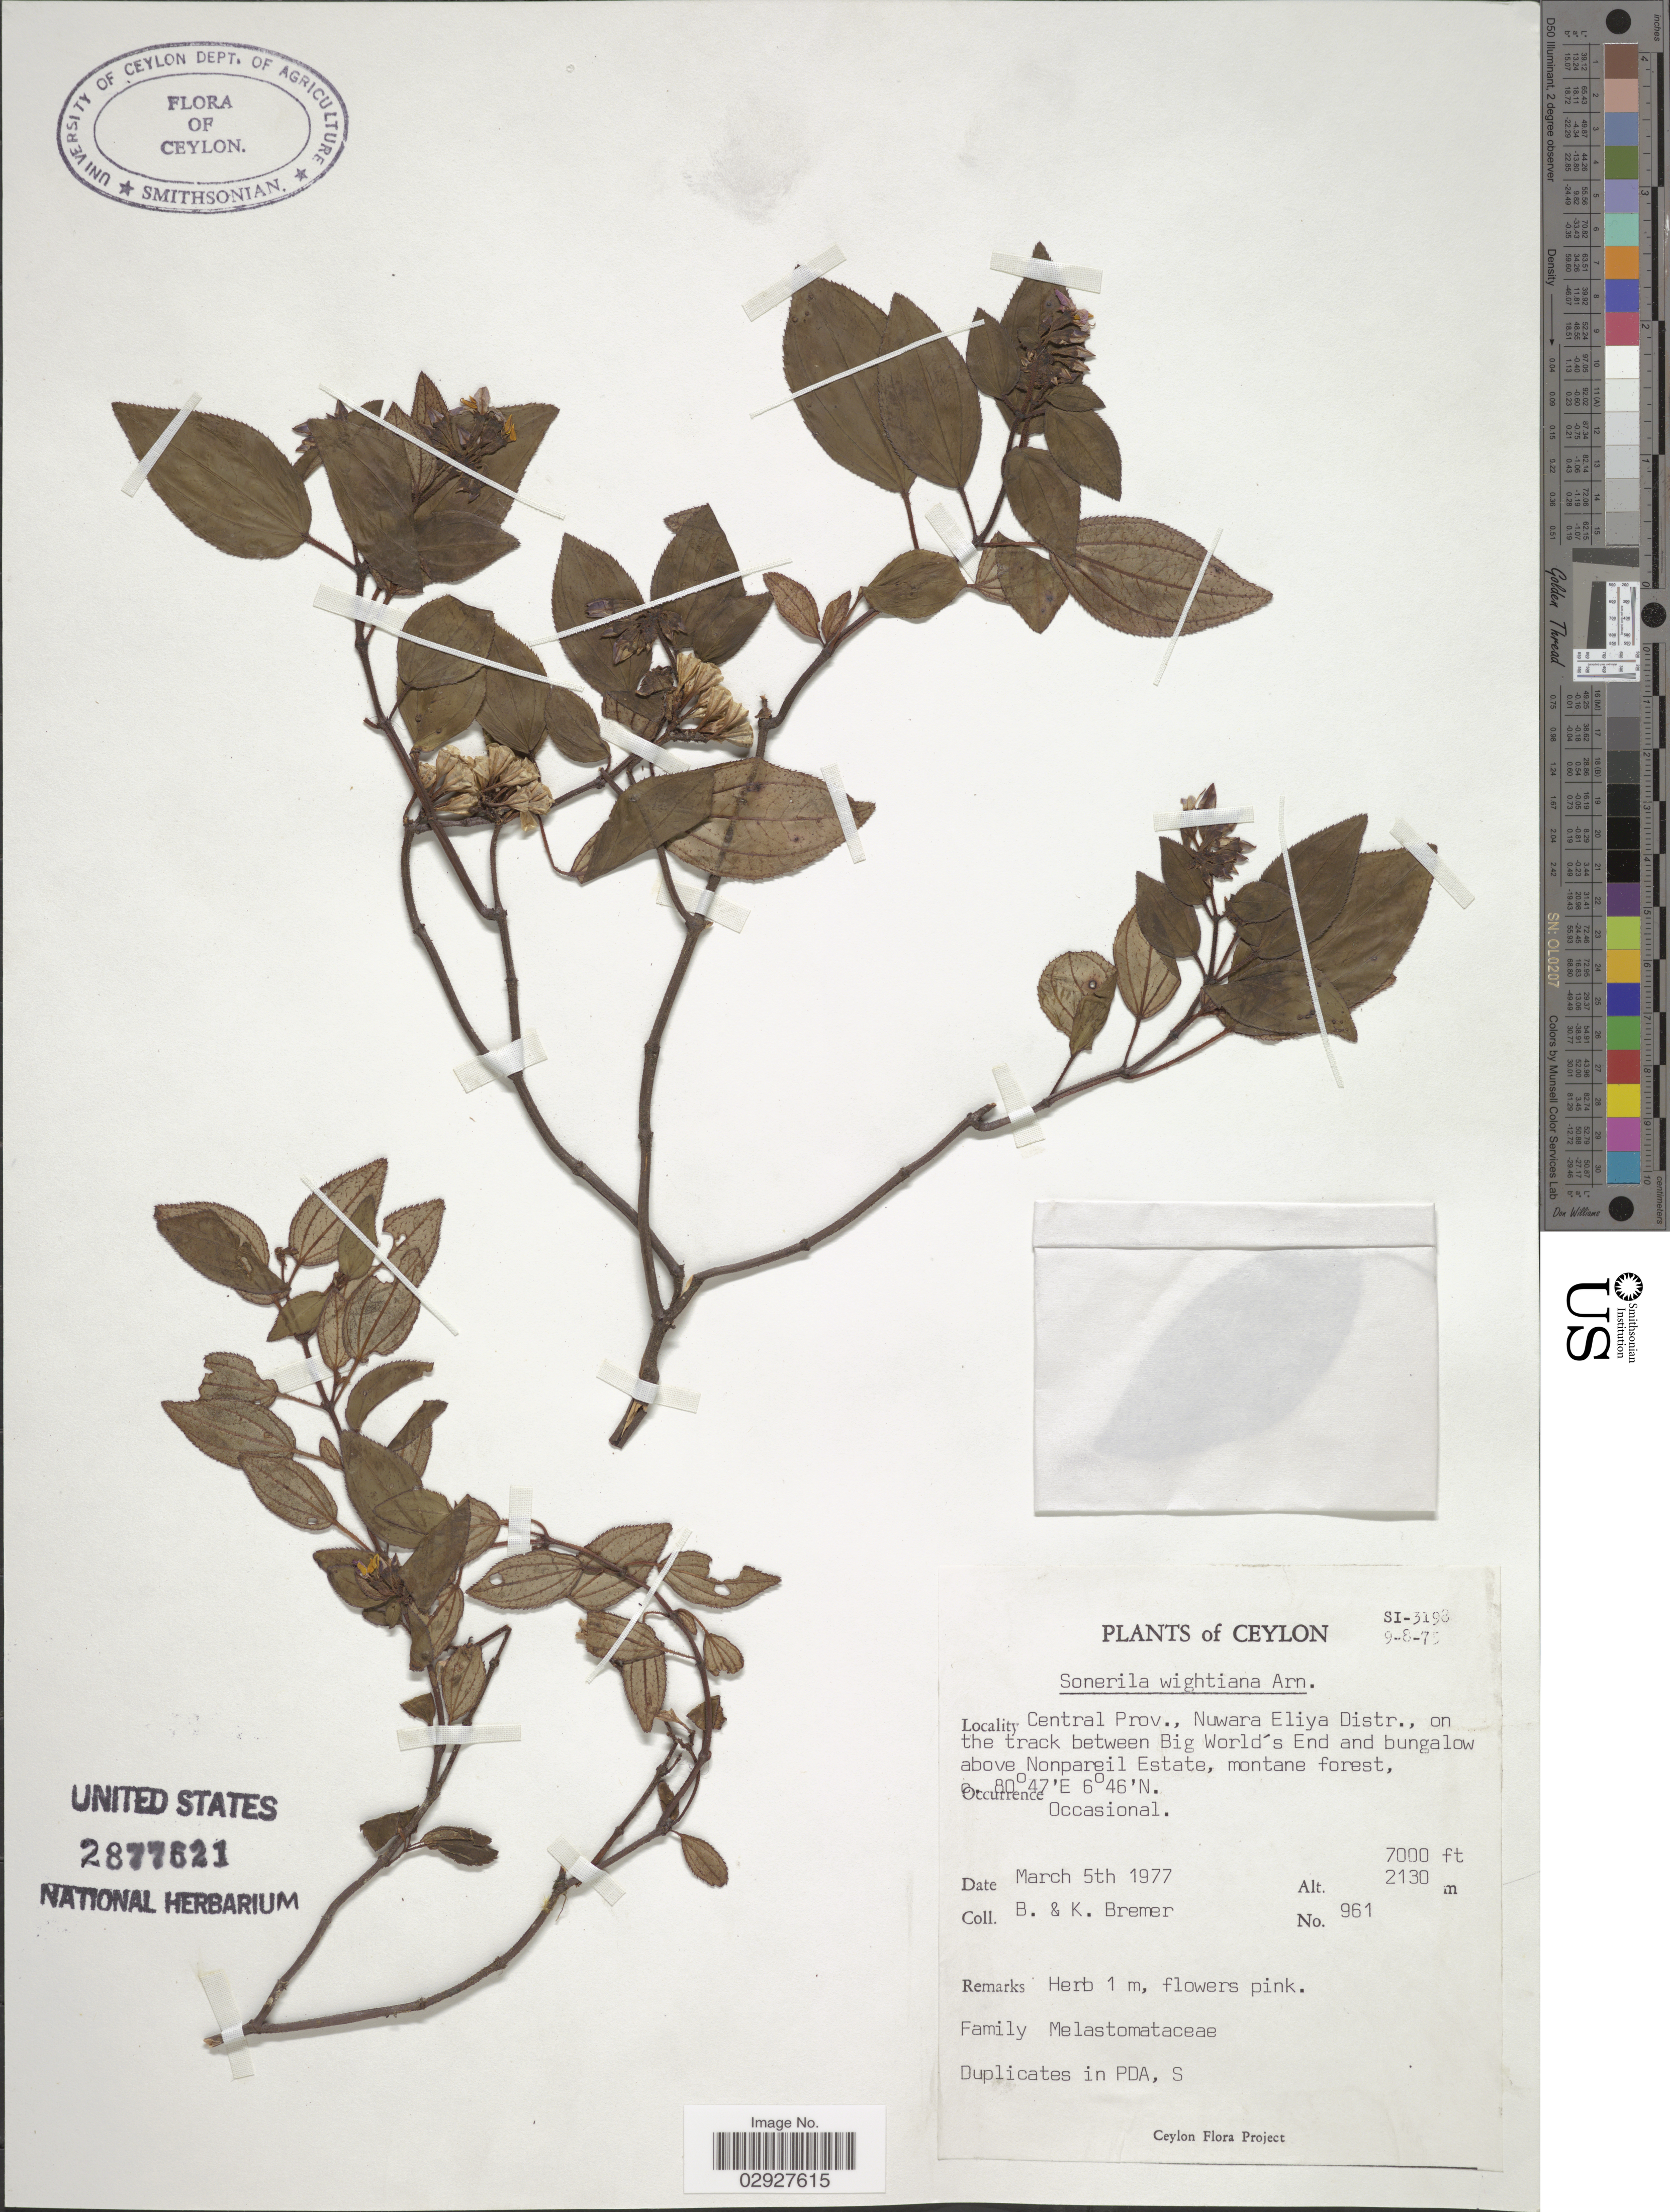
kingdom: Plantae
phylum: Tracheophyta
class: Magnoliopsida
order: Myrtales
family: Melastomataceae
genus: Sonerila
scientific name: Sonerila wightiana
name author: Arn.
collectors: B. Bremer & K. Bremer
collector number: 961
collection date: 1977-03-05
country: Sri Lanka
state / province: Central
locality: Ceylon. Nuwara Eliya Distr., on the track between Big World's End and bungalow above Nonpareil Estate.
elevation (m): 2134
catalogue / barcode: US 2877621